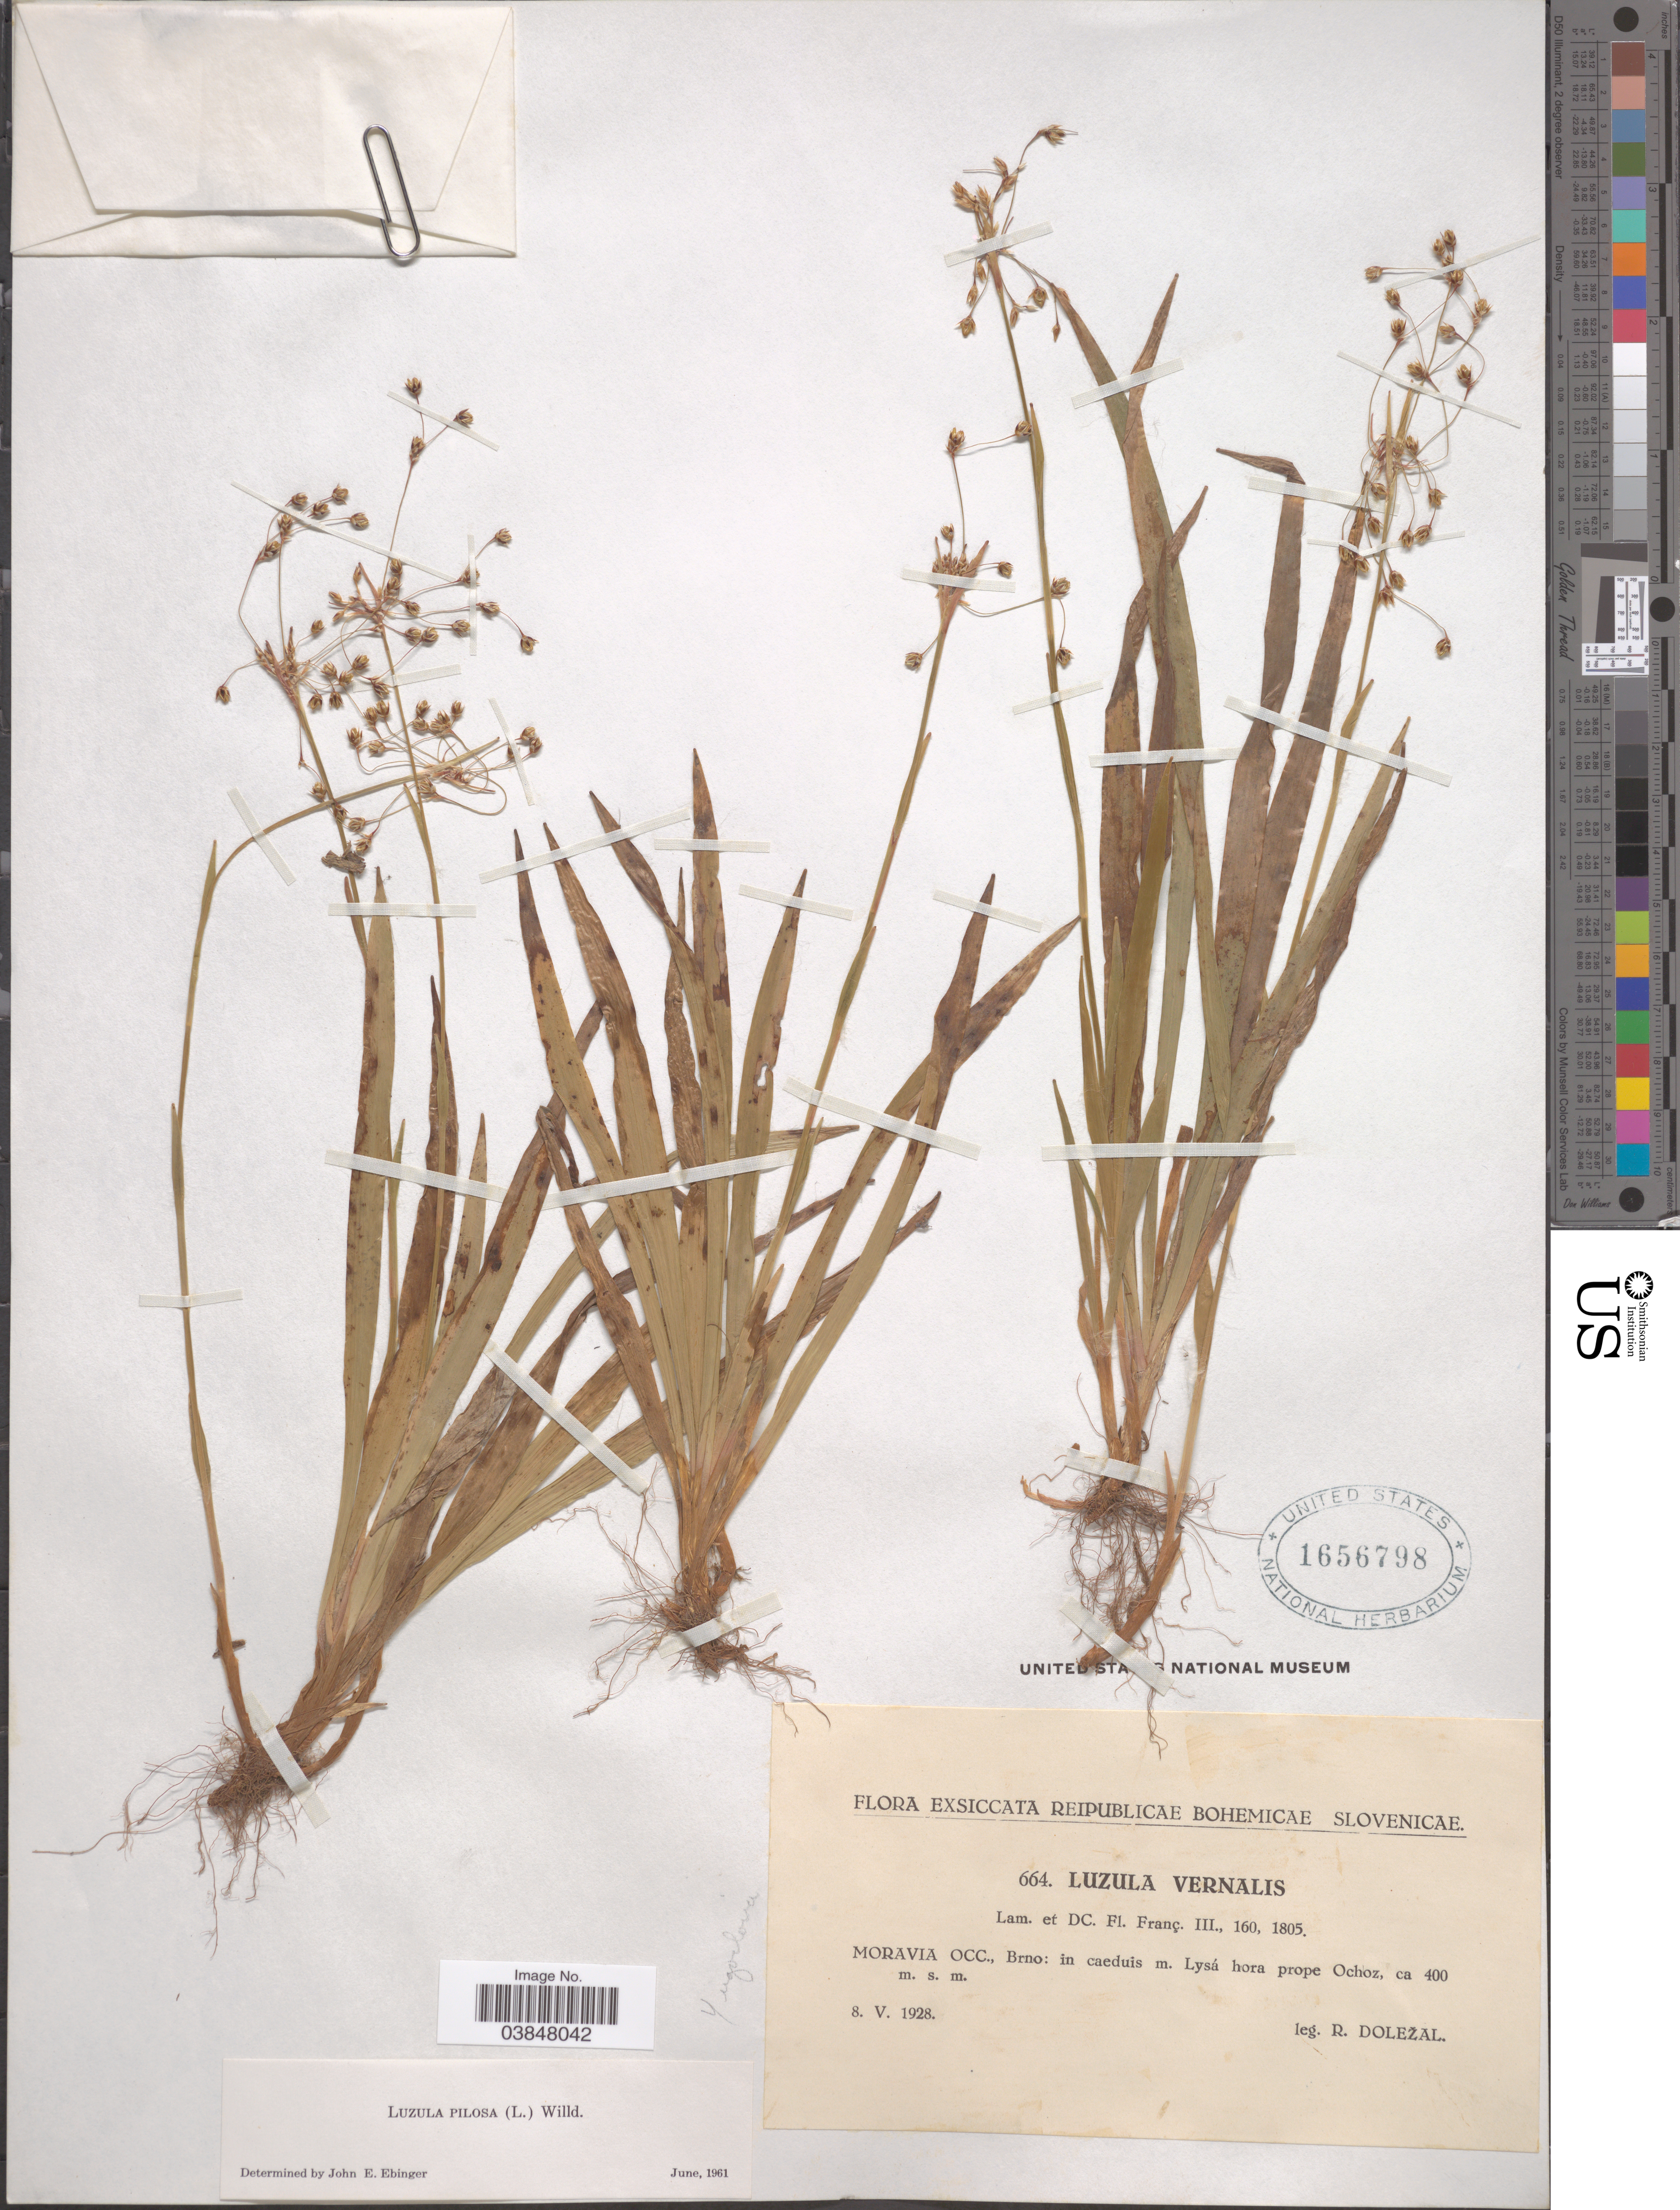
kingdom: Plantae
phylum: Tracheophyta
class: Liliopsida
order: Poales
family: Juncaceae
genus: Luzula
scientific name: Luzula pilosa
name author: (L.) Willd.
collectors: R. Dolezal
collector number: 664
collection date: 1928-05-08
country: Czechia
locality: Moravia Occ., Brno: in caeduis m. Lysá hora prope Ochoz.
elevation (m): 400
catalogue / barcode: US 1656798